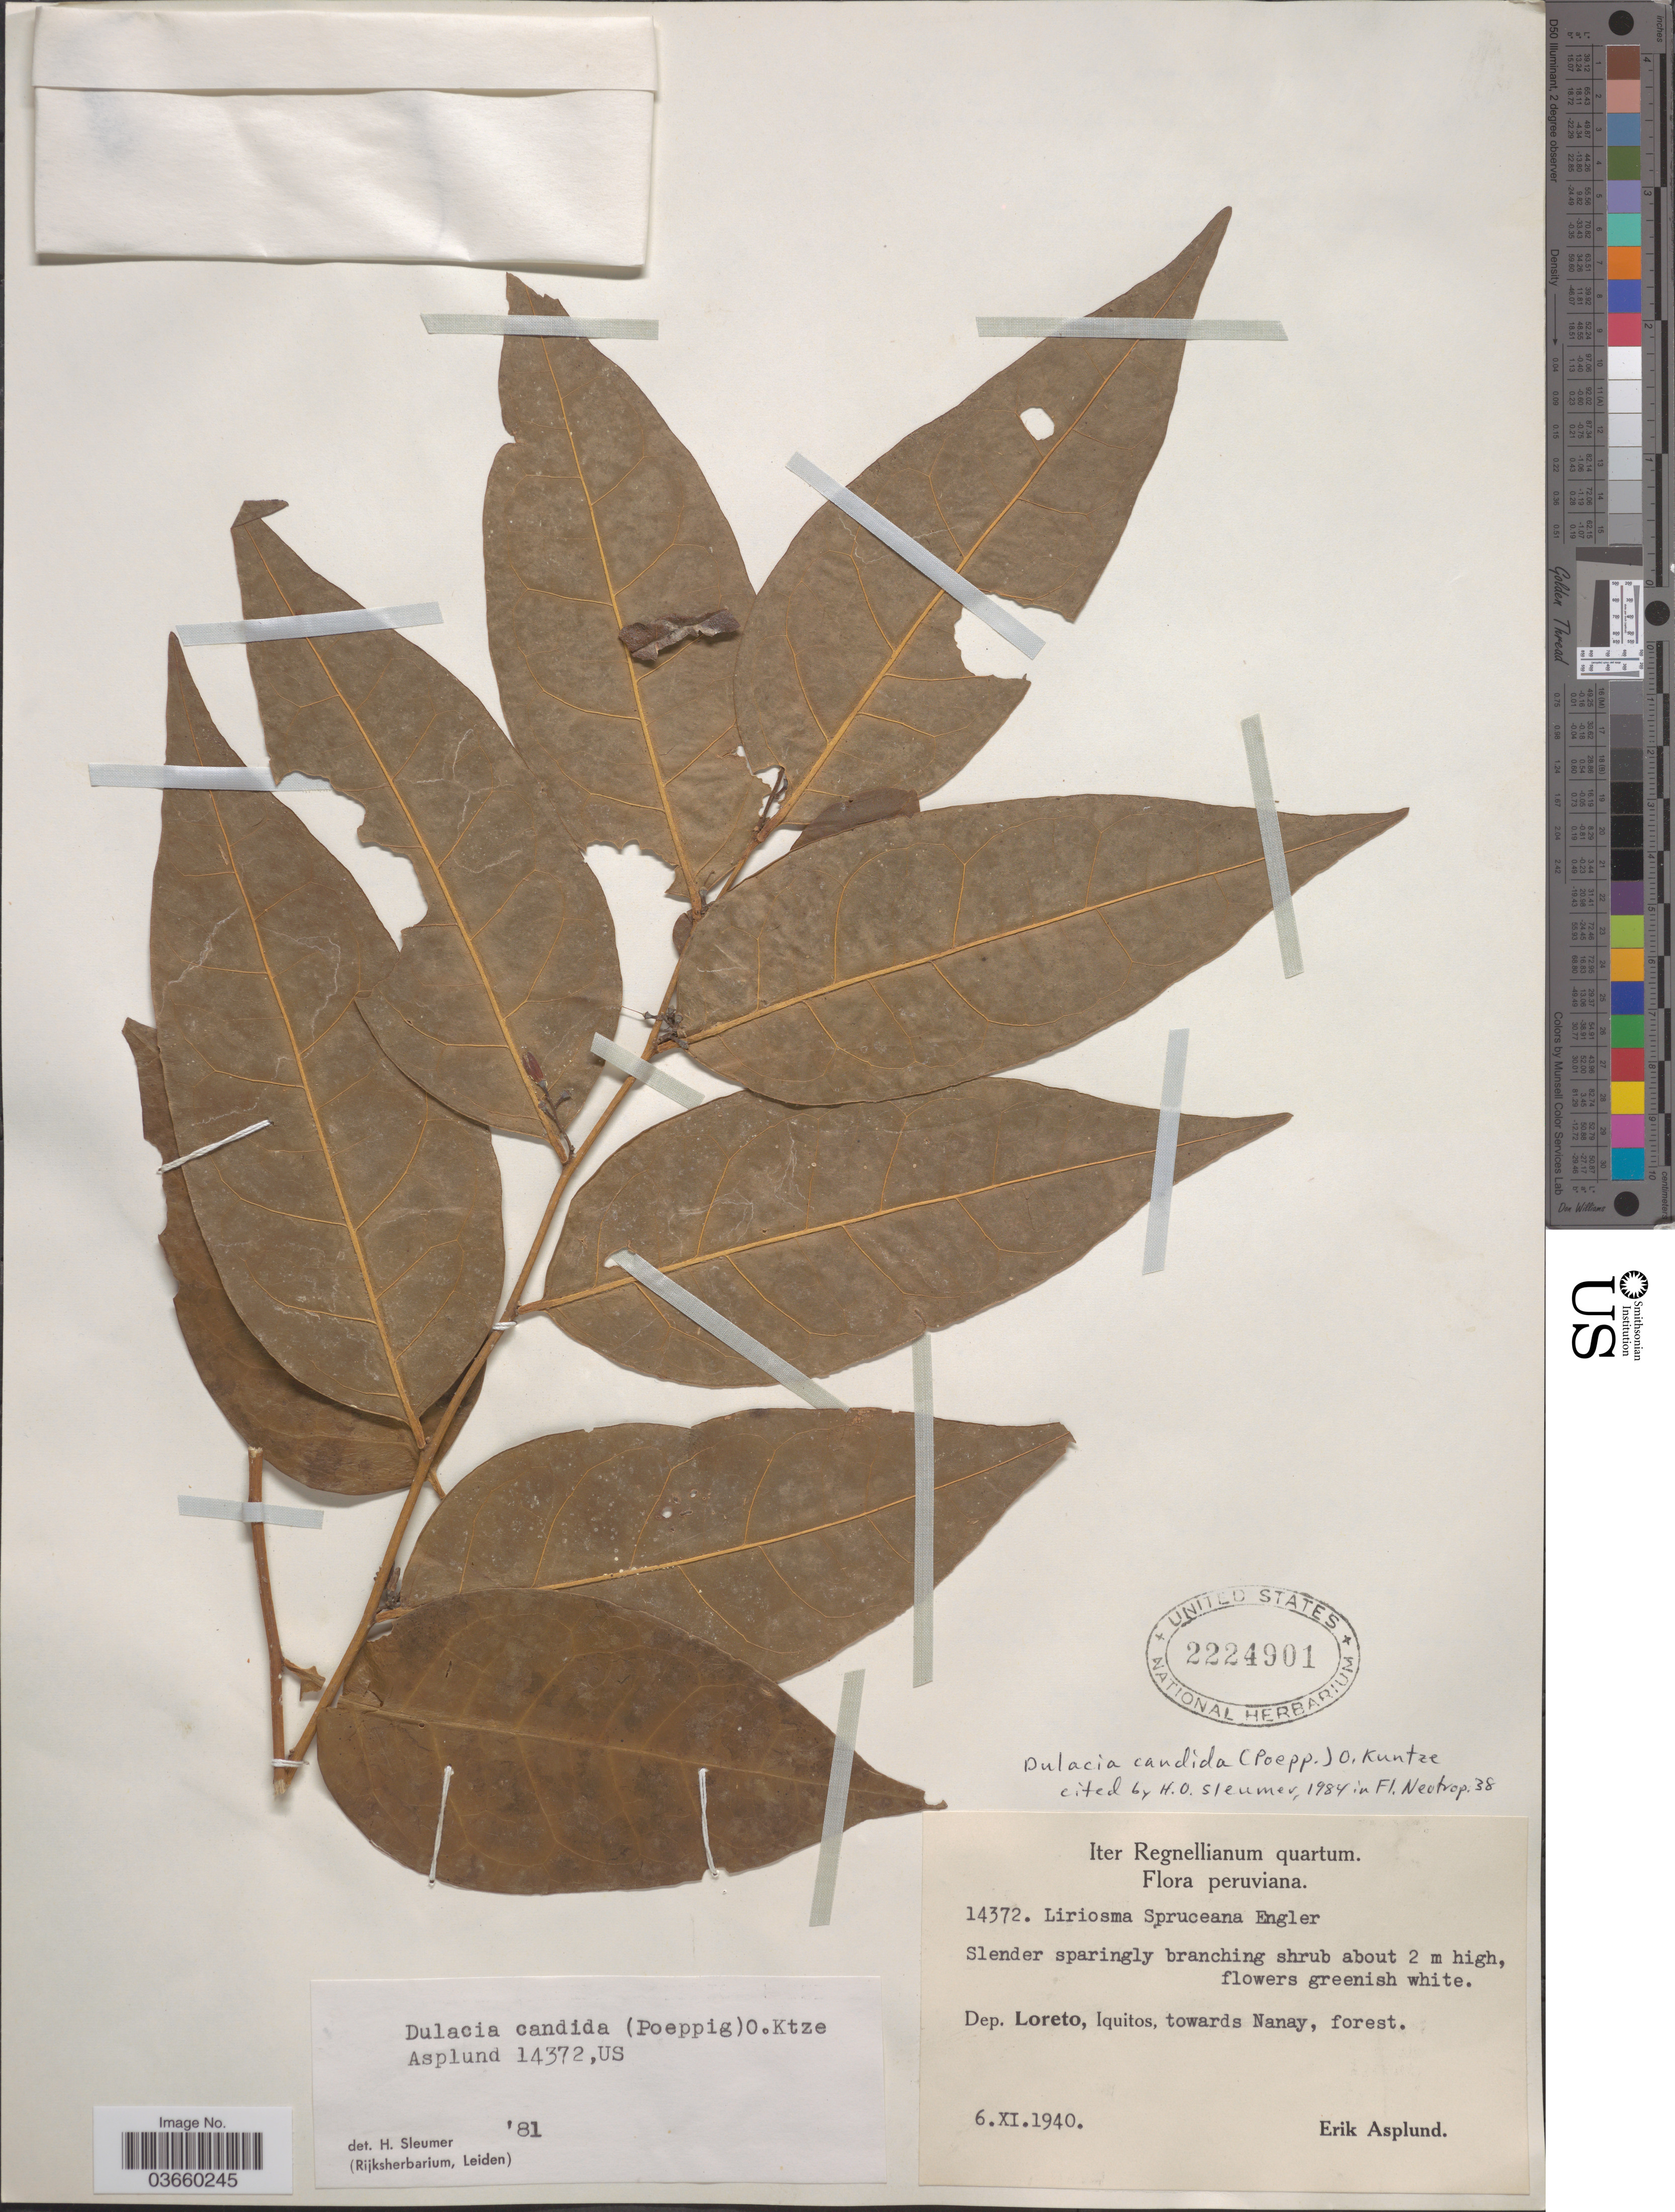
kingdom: Plantae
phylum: Tracheophyta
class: Magnoliopsida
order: Santalales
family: Olacaceae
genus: Dulacia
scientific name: Dulacia candida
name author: (Poepp.) Kuntze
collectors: E. Asplund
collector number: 14372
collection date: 1940-11-06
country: Peru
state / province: Loreto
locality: Dep. Loreto, Iquitos, towards Nanay, forest.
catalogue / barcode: US 2224901